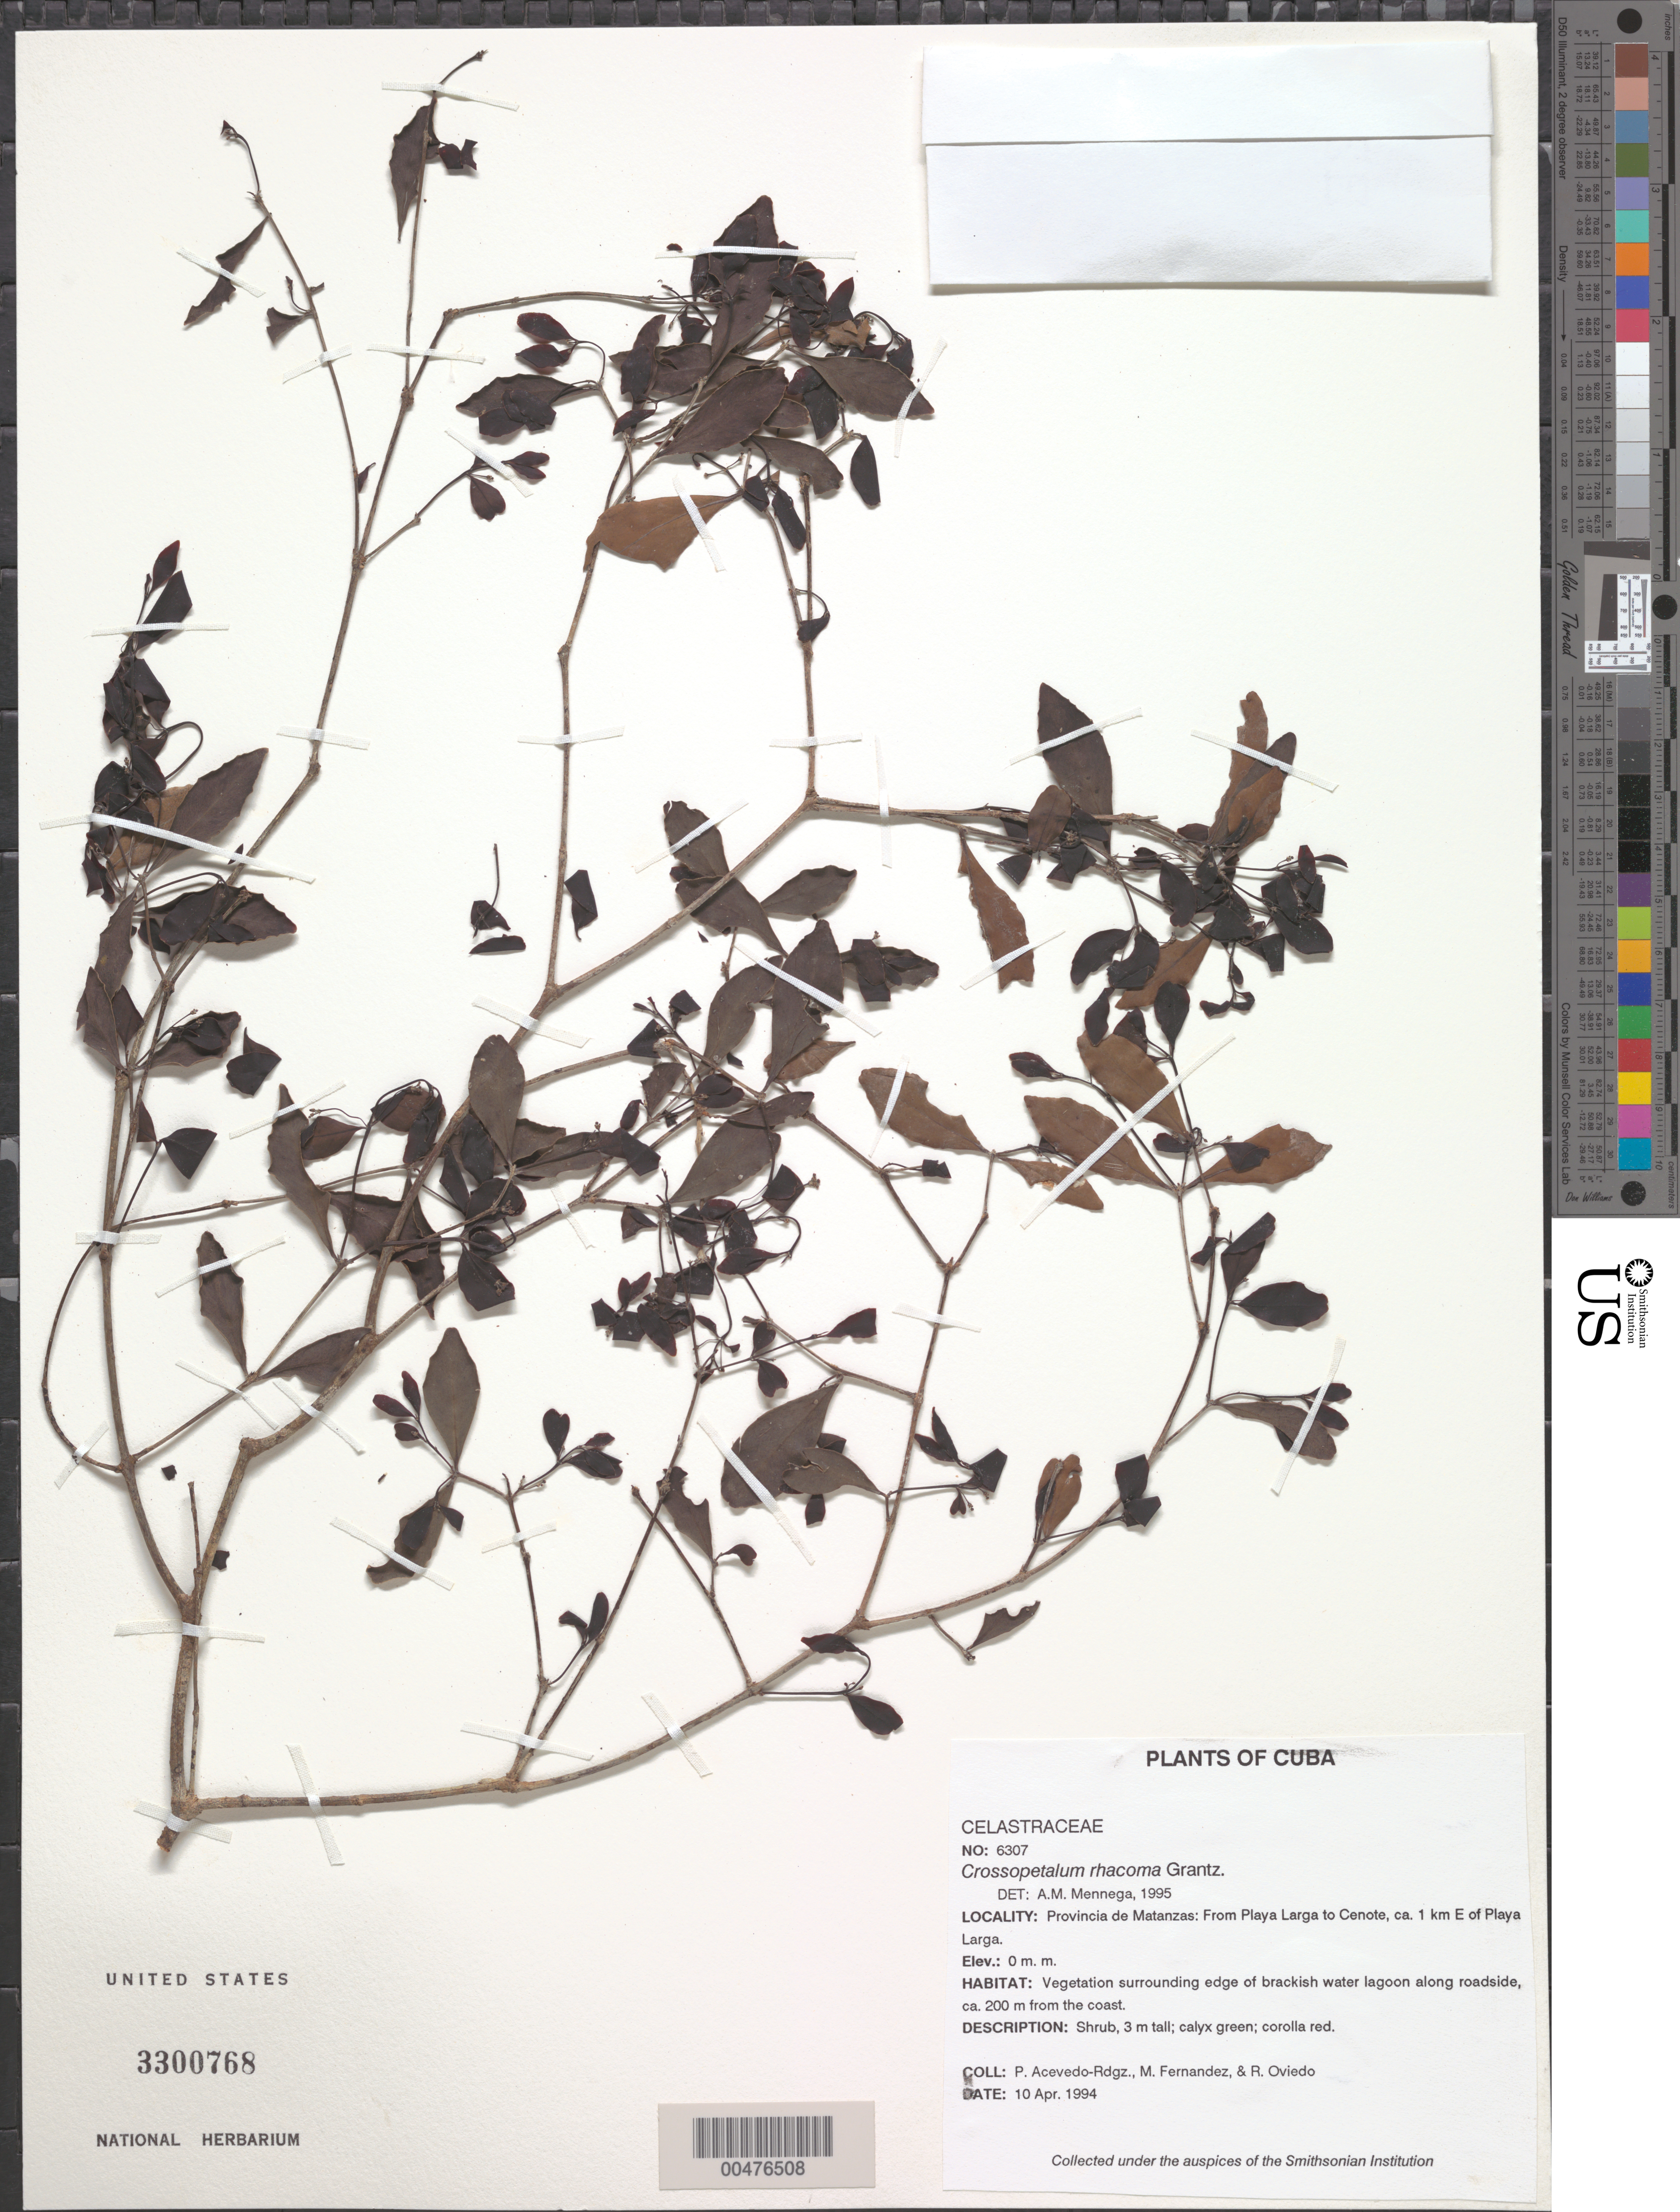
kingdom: Plantae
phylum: Tracheophyta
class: Magnoliopsida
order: Celastrales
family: Celastraceae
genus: Crossopetalum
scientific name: Crossopetalum rhacoma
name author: Crantz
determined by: Mennega, A. M. W.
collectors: P. Acevedo-Rodr., M. Fernández & R. Oviedo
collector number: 6307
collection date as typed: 10 Apr 1994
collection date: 1994-04-10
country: Cuba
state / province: Matanzas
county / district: Municipio de Ciénaga de Zapata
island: Cuba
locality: From Playa Larga to Cenote, ca 1 km E of Playa Larga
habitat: Vegetation surrounding edge of brackish water lagoon along roadside, ca. 200 m from the coast.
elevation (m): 0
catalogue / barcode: US 3300768